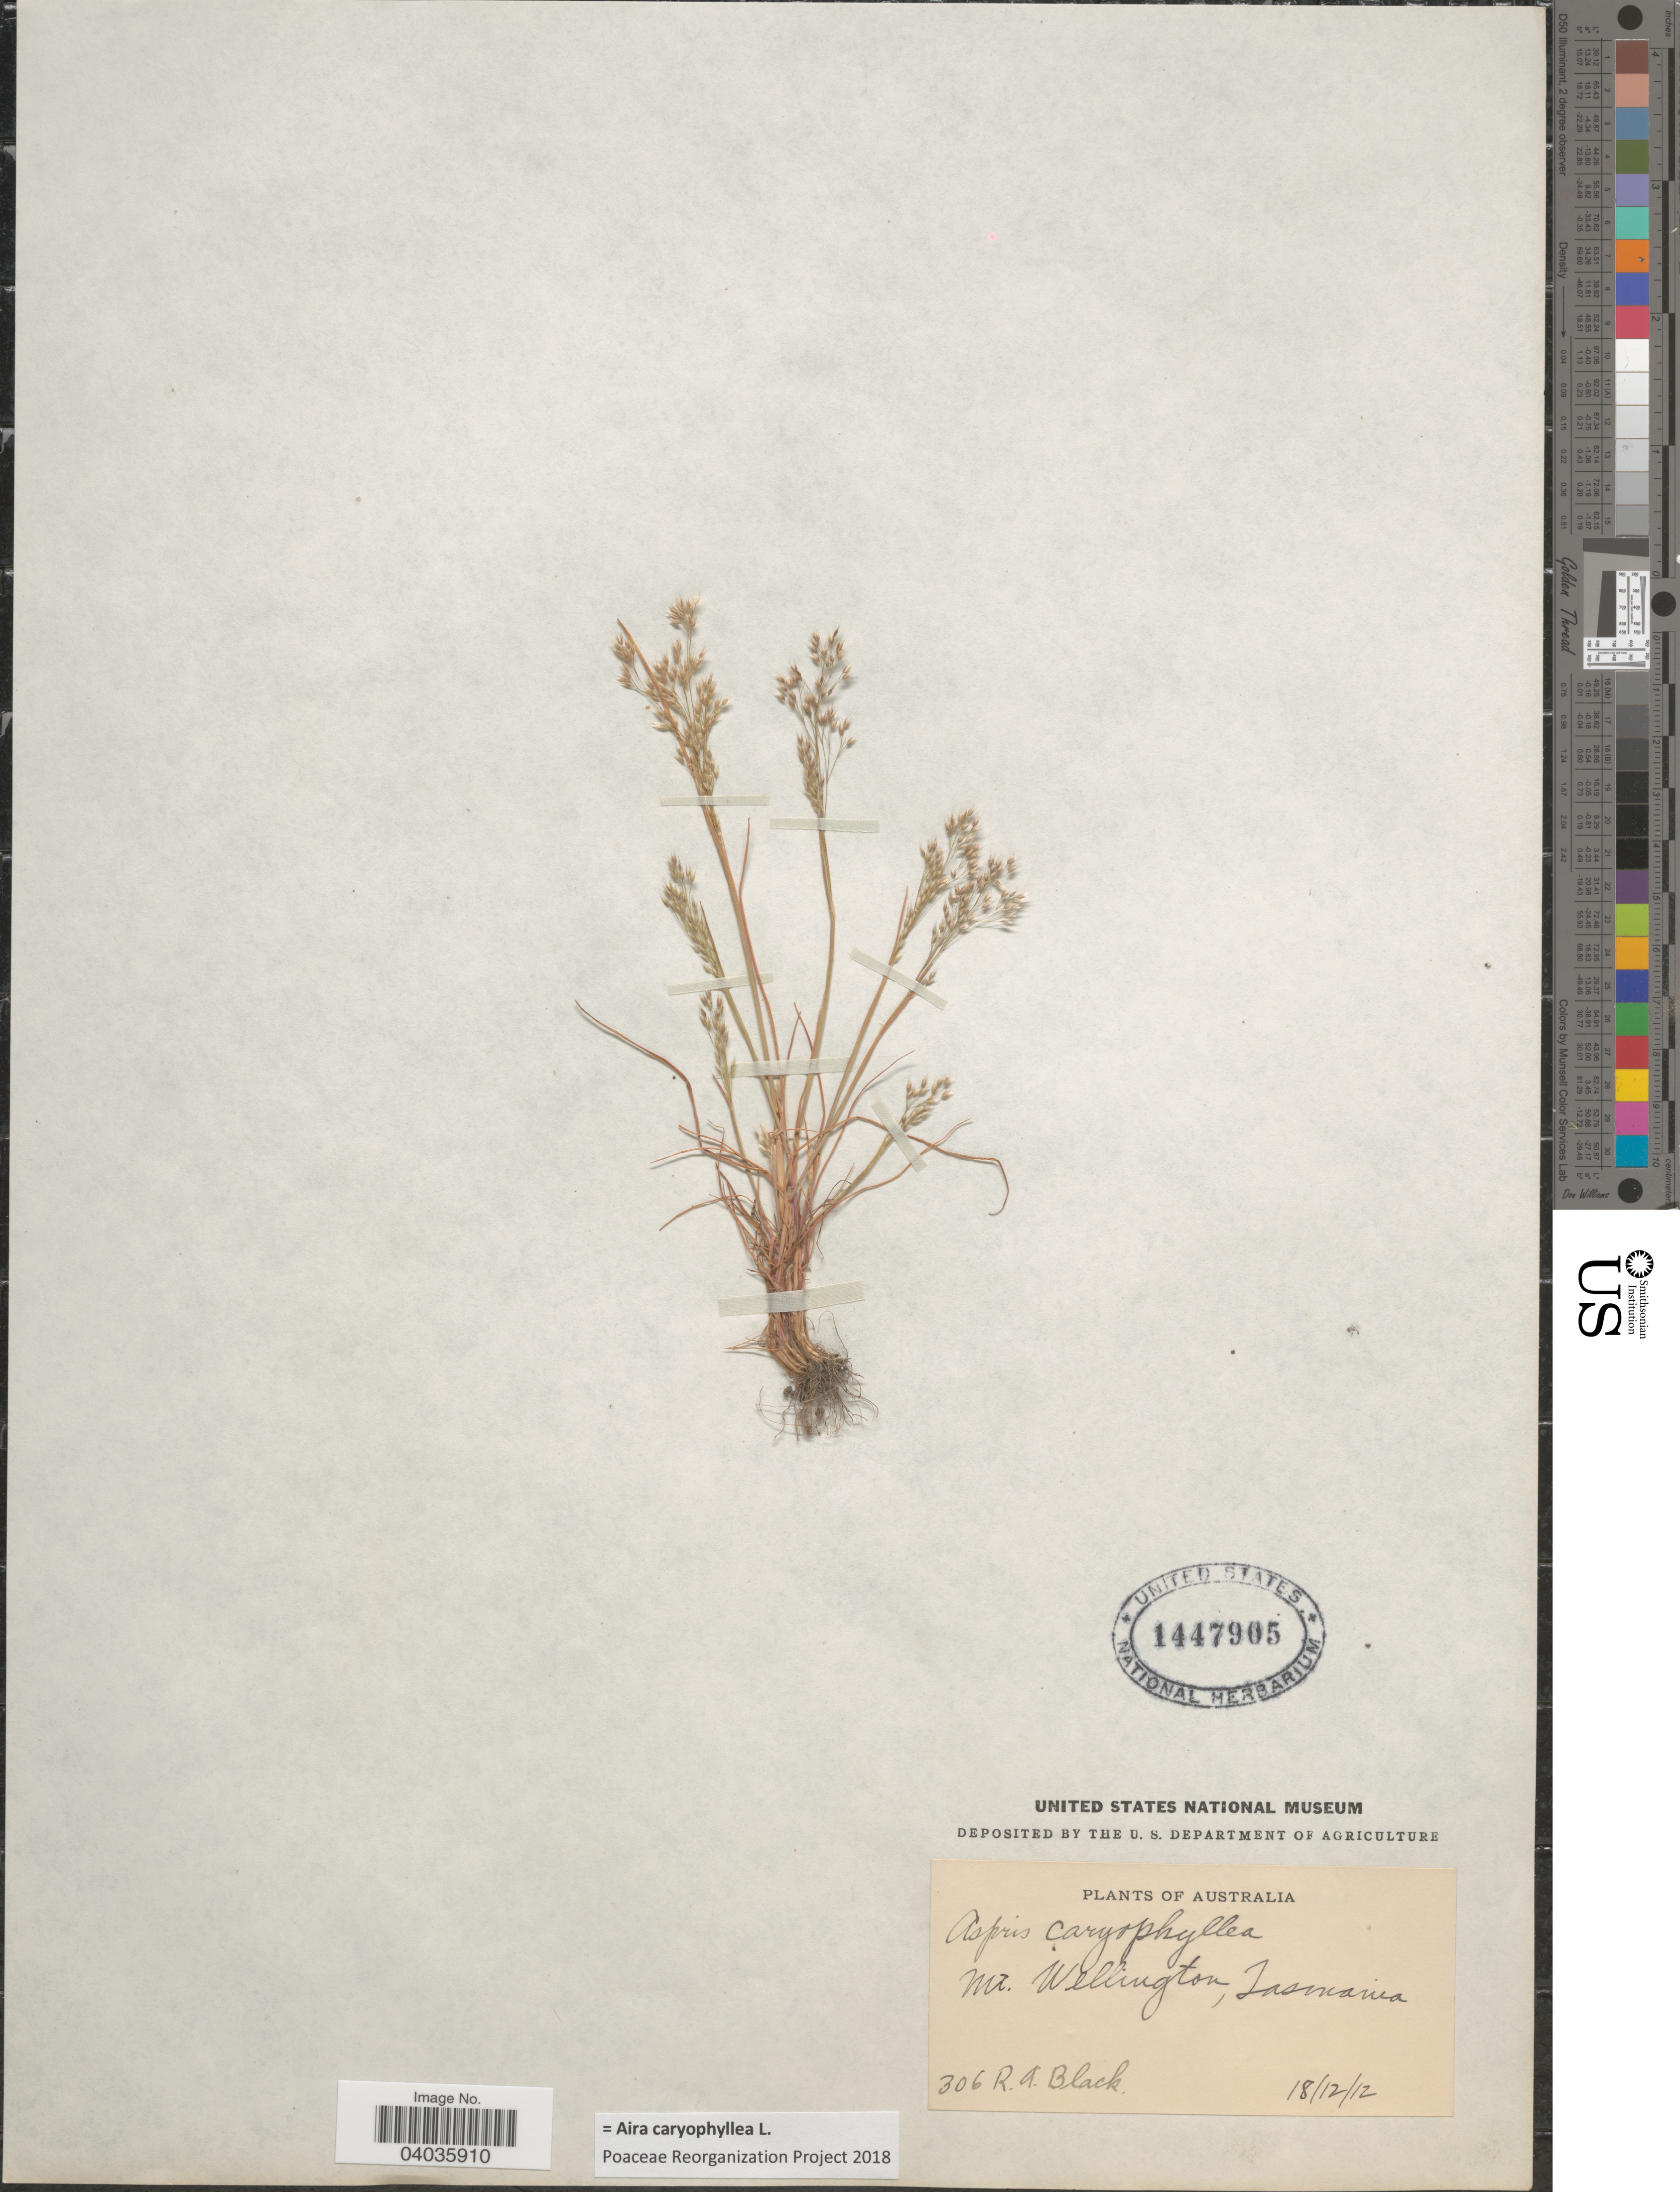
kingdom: Plantae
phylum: Tracheophyta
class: Liliopsida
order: Poales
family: Poaceae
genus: Aira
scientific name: Aira caryophyllea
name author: L.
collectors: R. A. Black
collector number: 306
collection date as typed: Transcribed d/m/y: 18/12/12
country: Australia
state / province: Tasmania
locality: Mt. Wellington.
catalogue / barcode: US 1447905